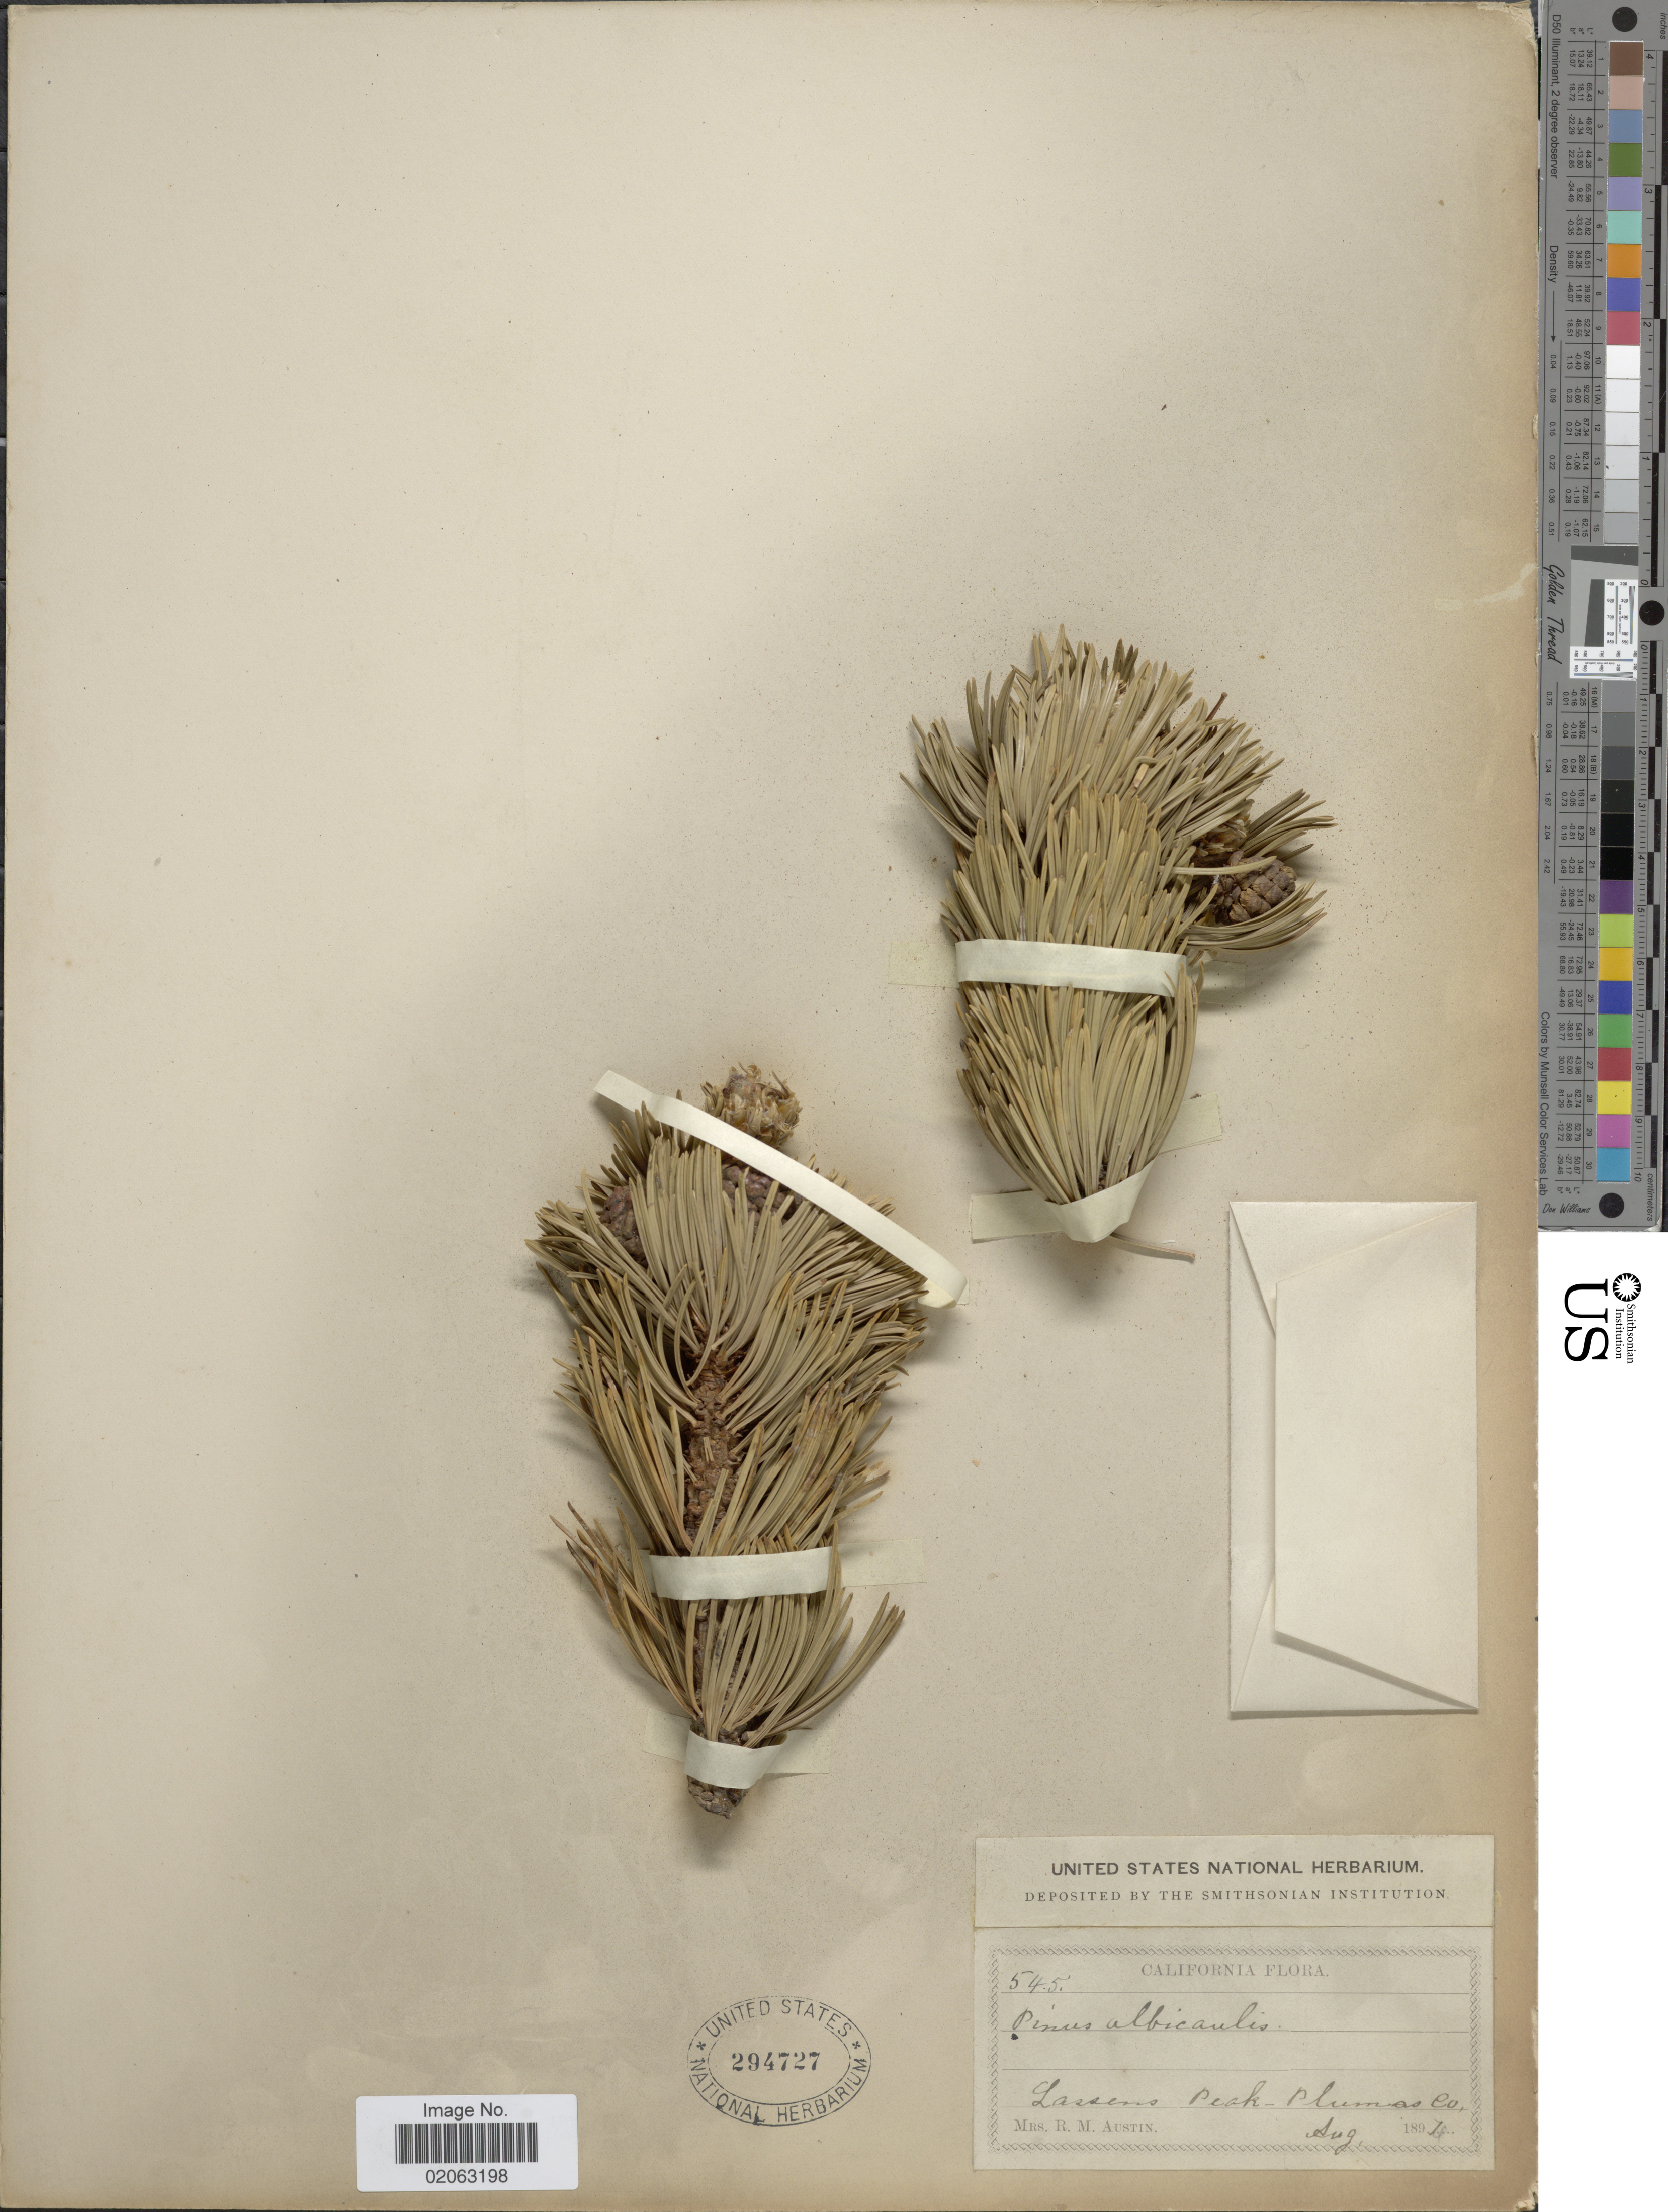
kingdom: Plantae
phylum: Tracheophyta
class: Pinopsida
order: Pinales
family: Pinaceae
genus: Pinus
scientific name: Pinus albicaulis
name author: Engelm.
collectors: R. Austin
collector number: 545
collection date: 1894-08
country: United States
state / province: California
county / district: Plumas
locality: Lassens Peak, Plumas Co.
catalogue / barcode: US 294727